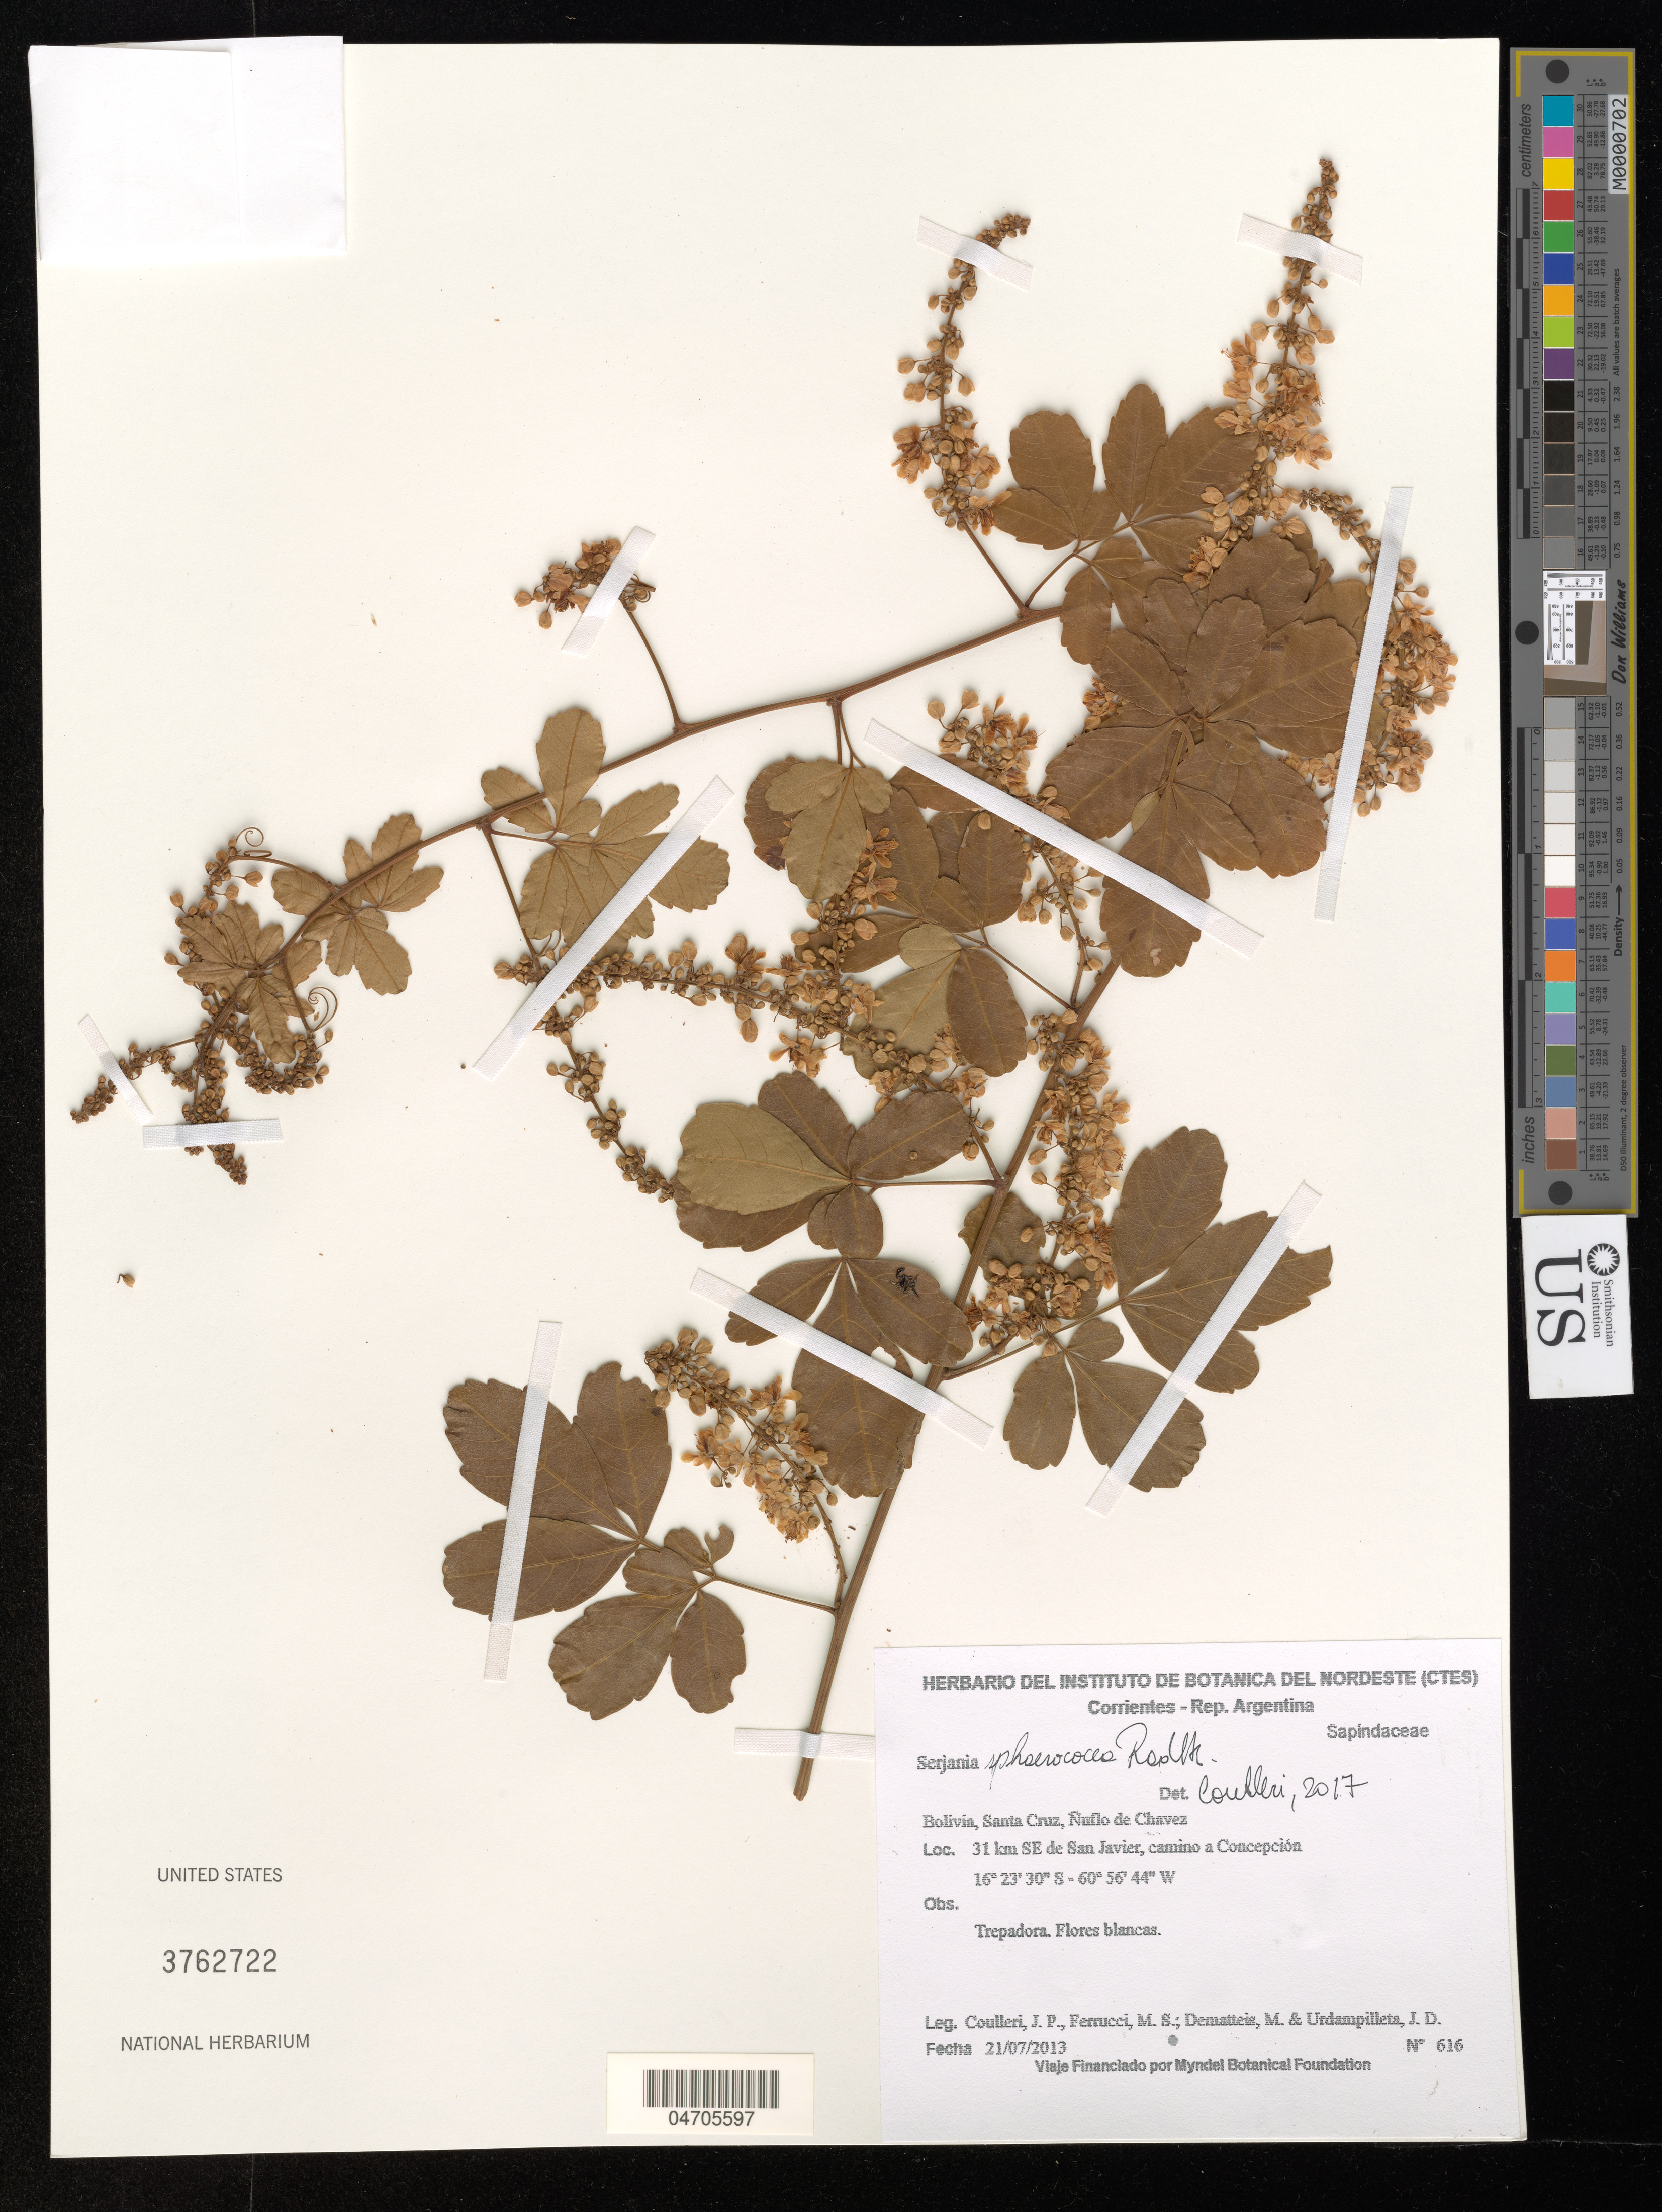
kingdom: Plantae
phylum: Tracheophyta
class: Magnoliopsida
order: Sapindales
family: Sapindaceae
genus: Serjania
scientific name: Serjania sphaerococca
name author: Radlk.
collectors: J. Coulleri, M. S. Ferrucci, M. Dematteis & J. Urdampilleta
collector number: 616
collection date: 2013-07-21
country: Bolivia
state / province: Santa Cruz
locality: Ñuflo de Chavez. 31 km SE de San Javier, camino a Concepción.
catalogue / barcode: US 3762722